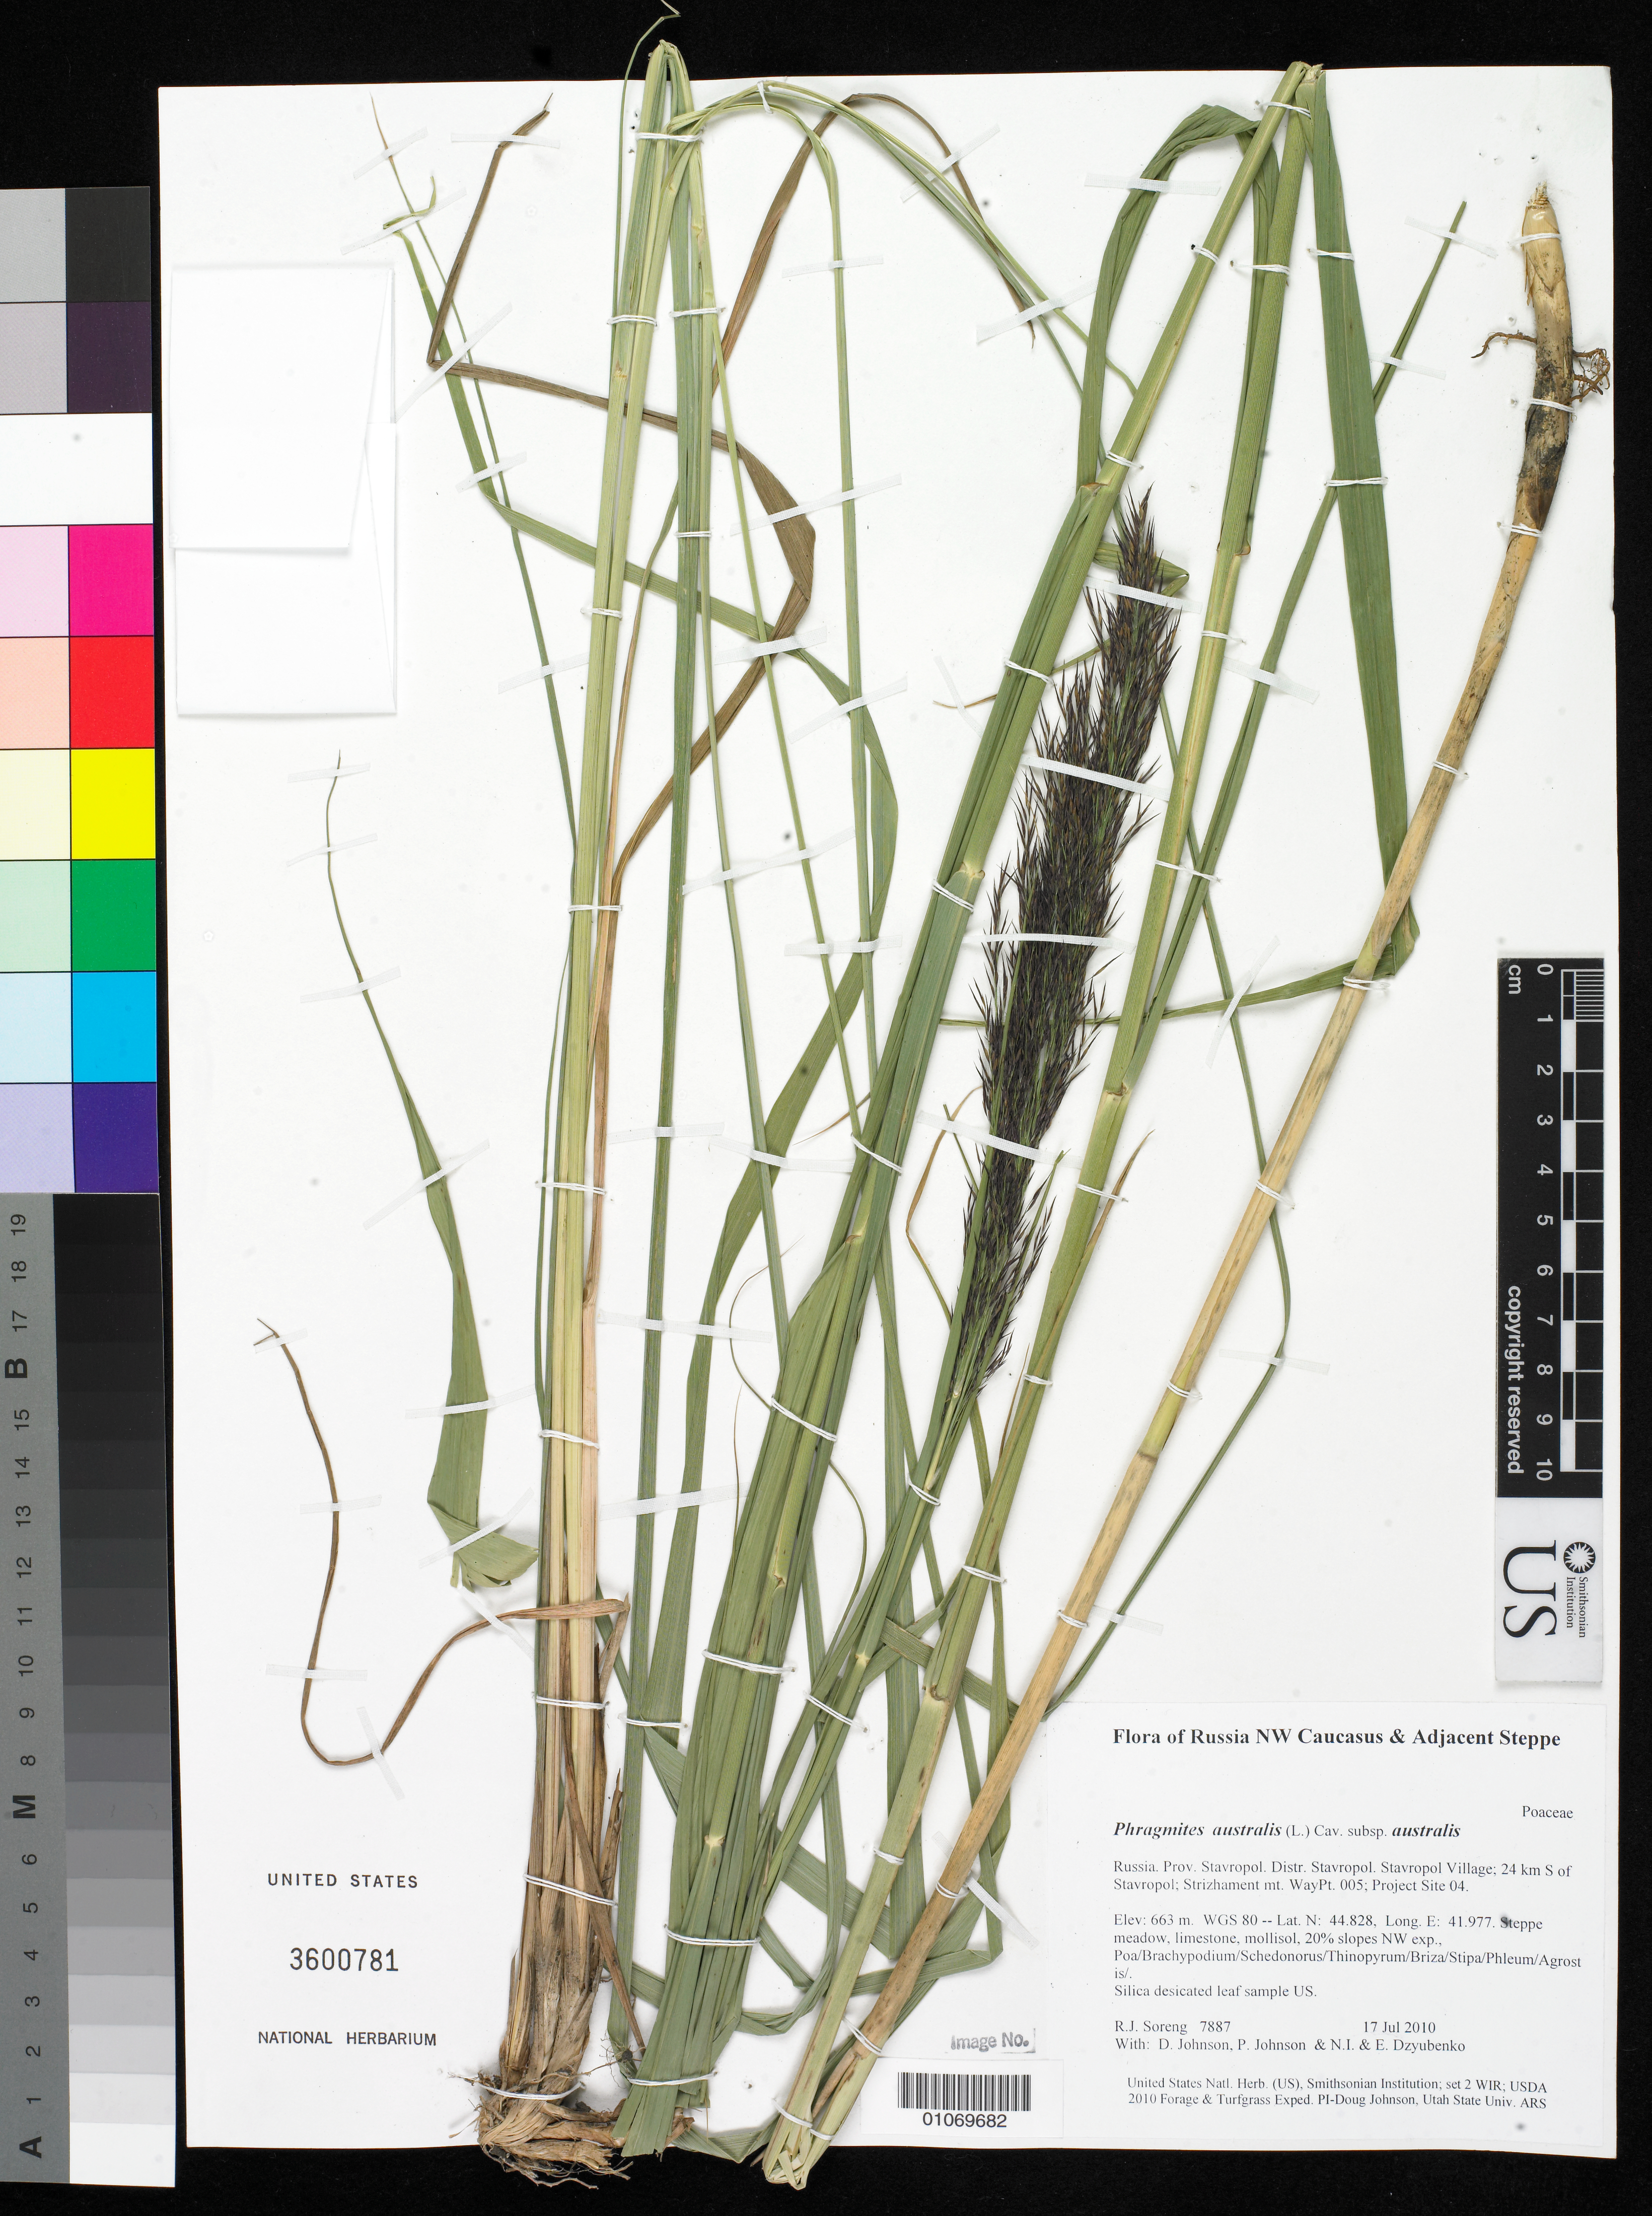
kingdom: Plantae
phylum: Tracheophyta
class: Liliopsida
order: Poales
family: Poaceae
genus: Phragmites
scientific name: Phragmites australis subsp. australis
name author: (Cav.) Trin. ex Steud.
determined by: Soreng, Robert J., Research Associate (BOT), Smithsonian Institution - National Museum of Natural History (UNITED STATES)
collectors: R. J. Soreng, D. Johnson, P. Johnson, N. Dzyubenko & E. Dzyubenko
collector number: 7887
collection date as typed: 17 Jul 2010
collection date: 2010-07-17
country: Russian Federation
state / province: Stavropol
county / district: Stavropol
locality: Stavropol Village; 24 km S of Stavropol; Strizhament mt.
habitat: Steppe meadow, limestone, mollisol, 20% slopes NW exp., Poa/Brachypodium/Schedonorus/Thinopyrum/Briza/Stipa/Phleum/Agrostis/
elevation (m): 663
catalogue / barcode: US 3600781